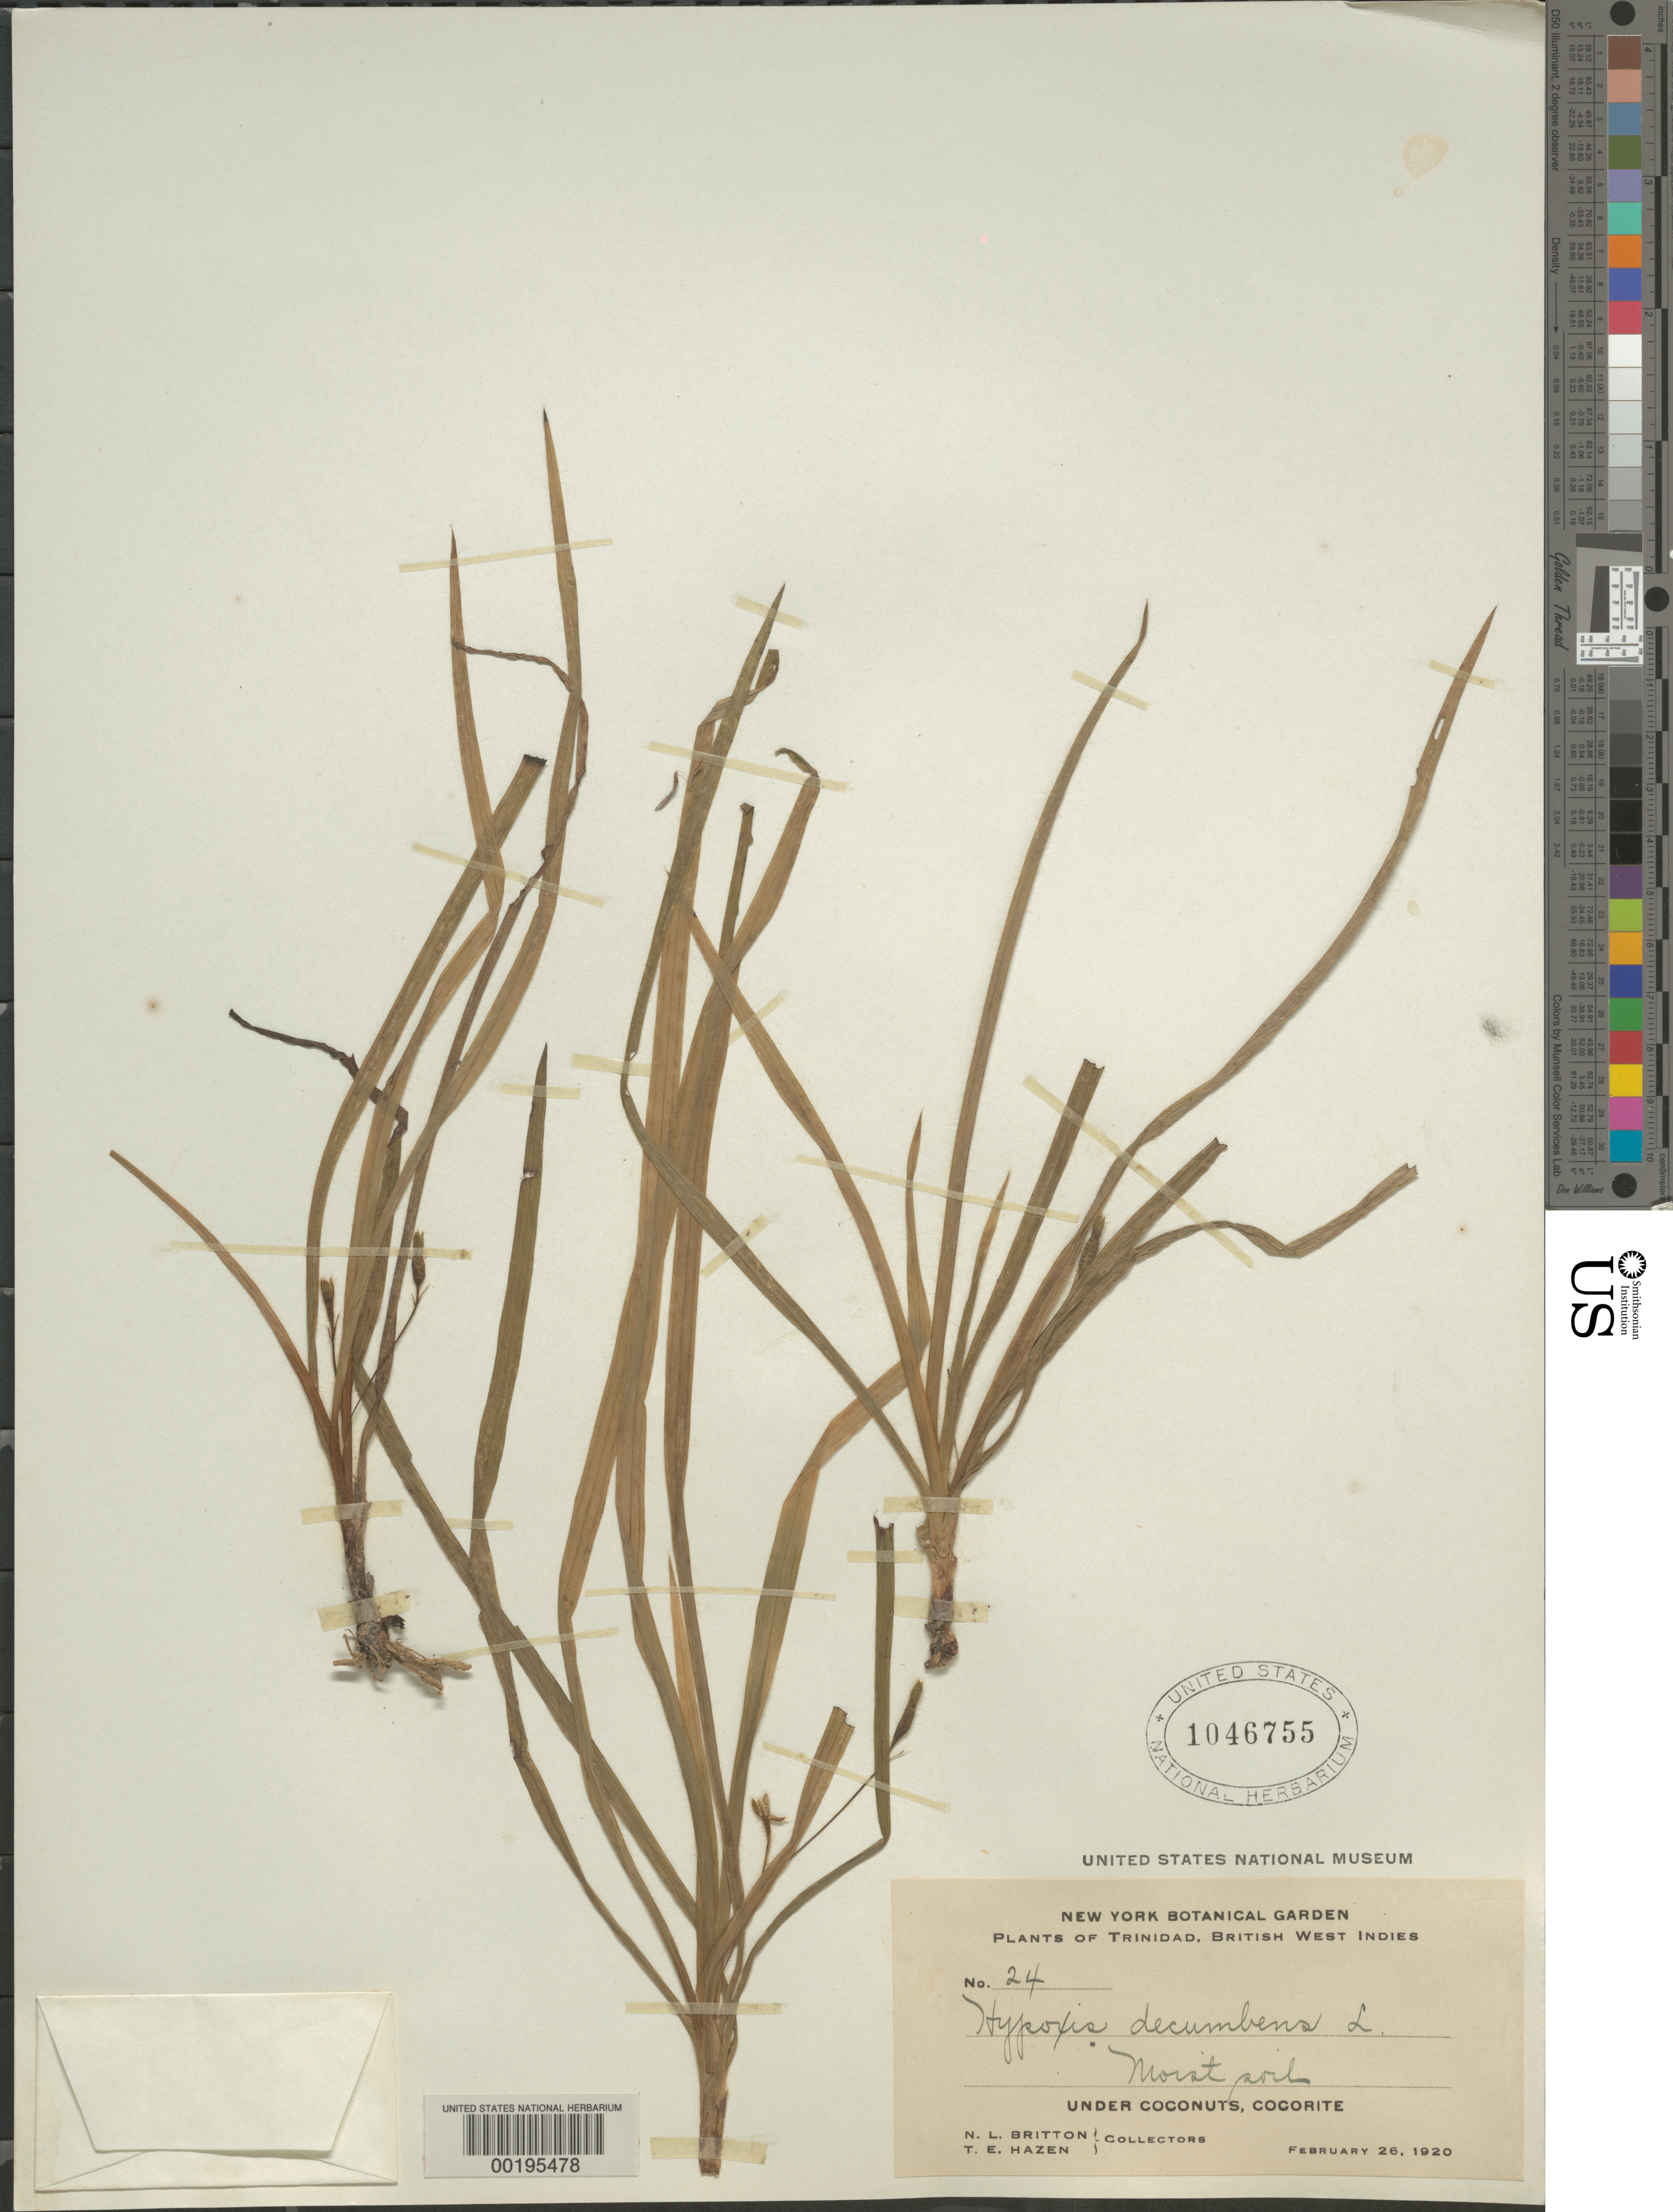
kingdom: Plantae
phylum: Tracheophyta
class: Liliopsida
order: Asparagales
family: Hypoxidaceae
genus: Hypoxis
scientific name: Hypoxis decumbens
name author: L.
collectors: T. E. Hazen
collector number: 24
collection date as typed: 26 Feb 1920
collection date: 1920-02-26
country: Trinidad and Tobago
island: Trinidad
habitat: Moist soil, under coconuts, cocorite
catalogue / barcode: US 1046755